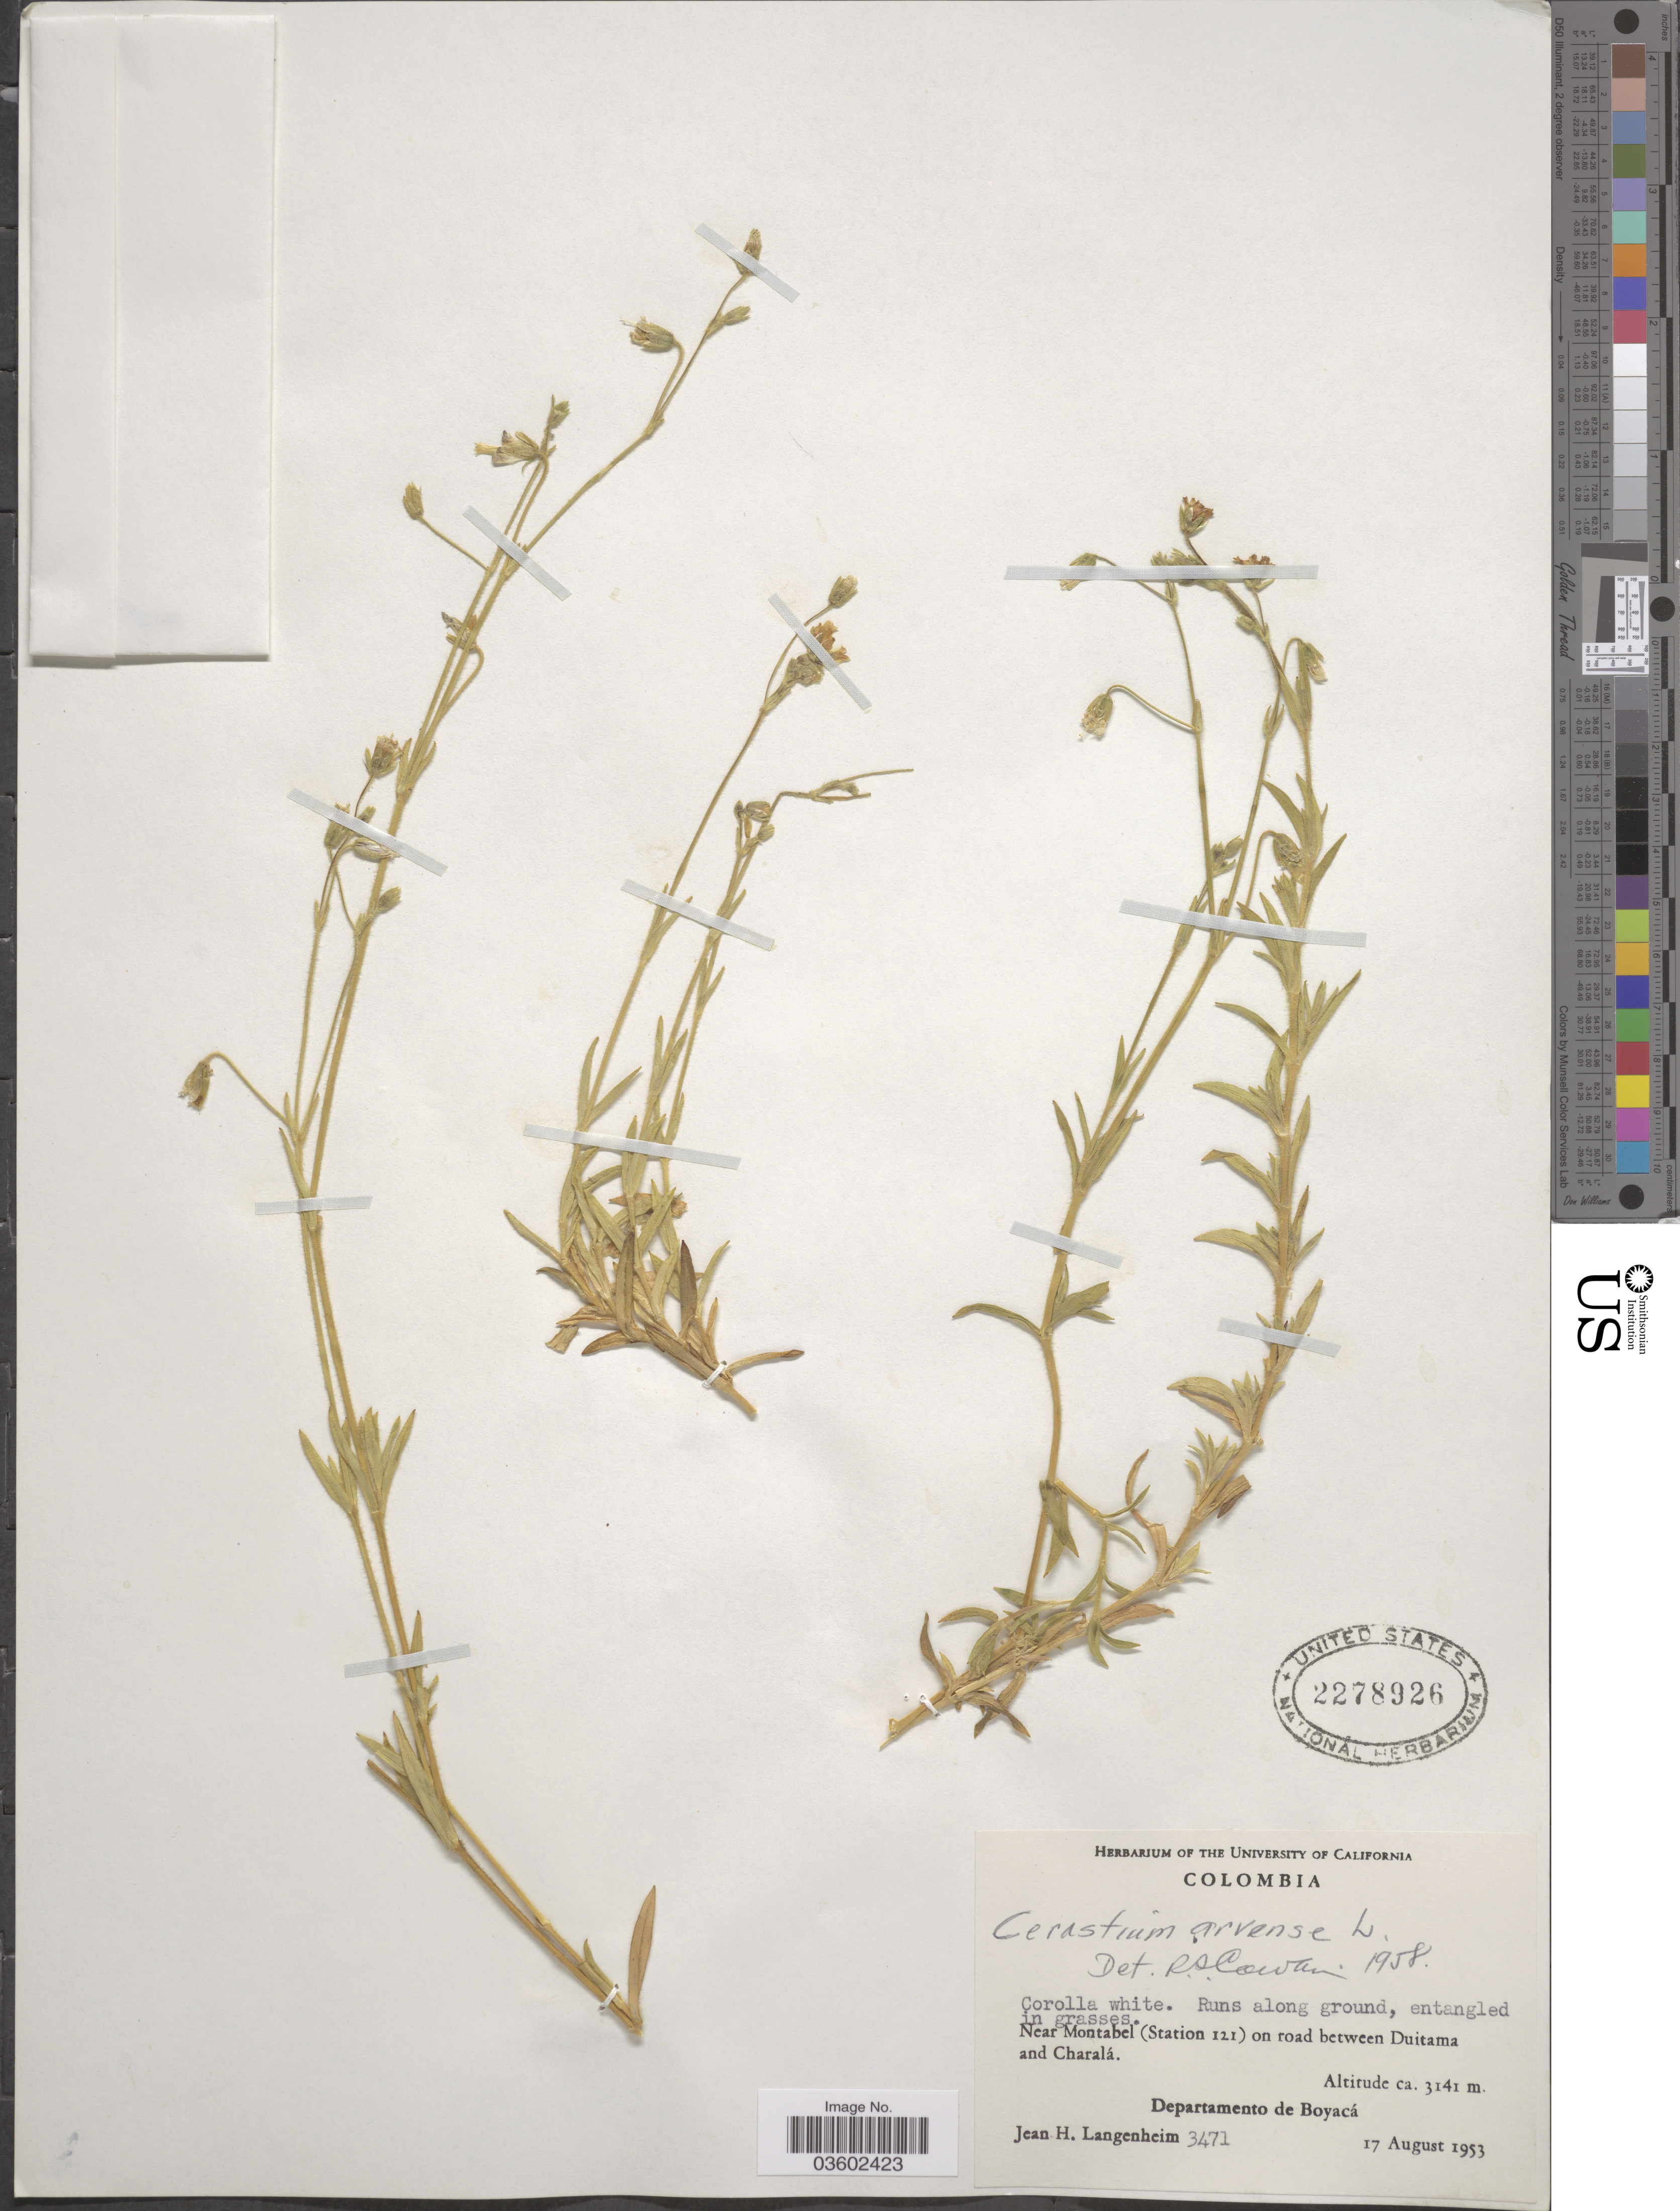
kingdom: Plantae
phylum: Tracheophyta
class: Magnoliopsida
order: Caryophyllales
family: Caryophyllaceae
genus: Cerastium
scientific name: Cerastium arvense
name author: L.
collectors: J. H. Langenheim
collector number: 3471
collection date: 1953-08-17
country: Colombia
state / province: Boyacá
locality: Near Montabel (Station 121) on road between Duitama and Charalá. Departamento de Boyacá.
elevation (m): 3141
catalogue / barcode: US 2278926